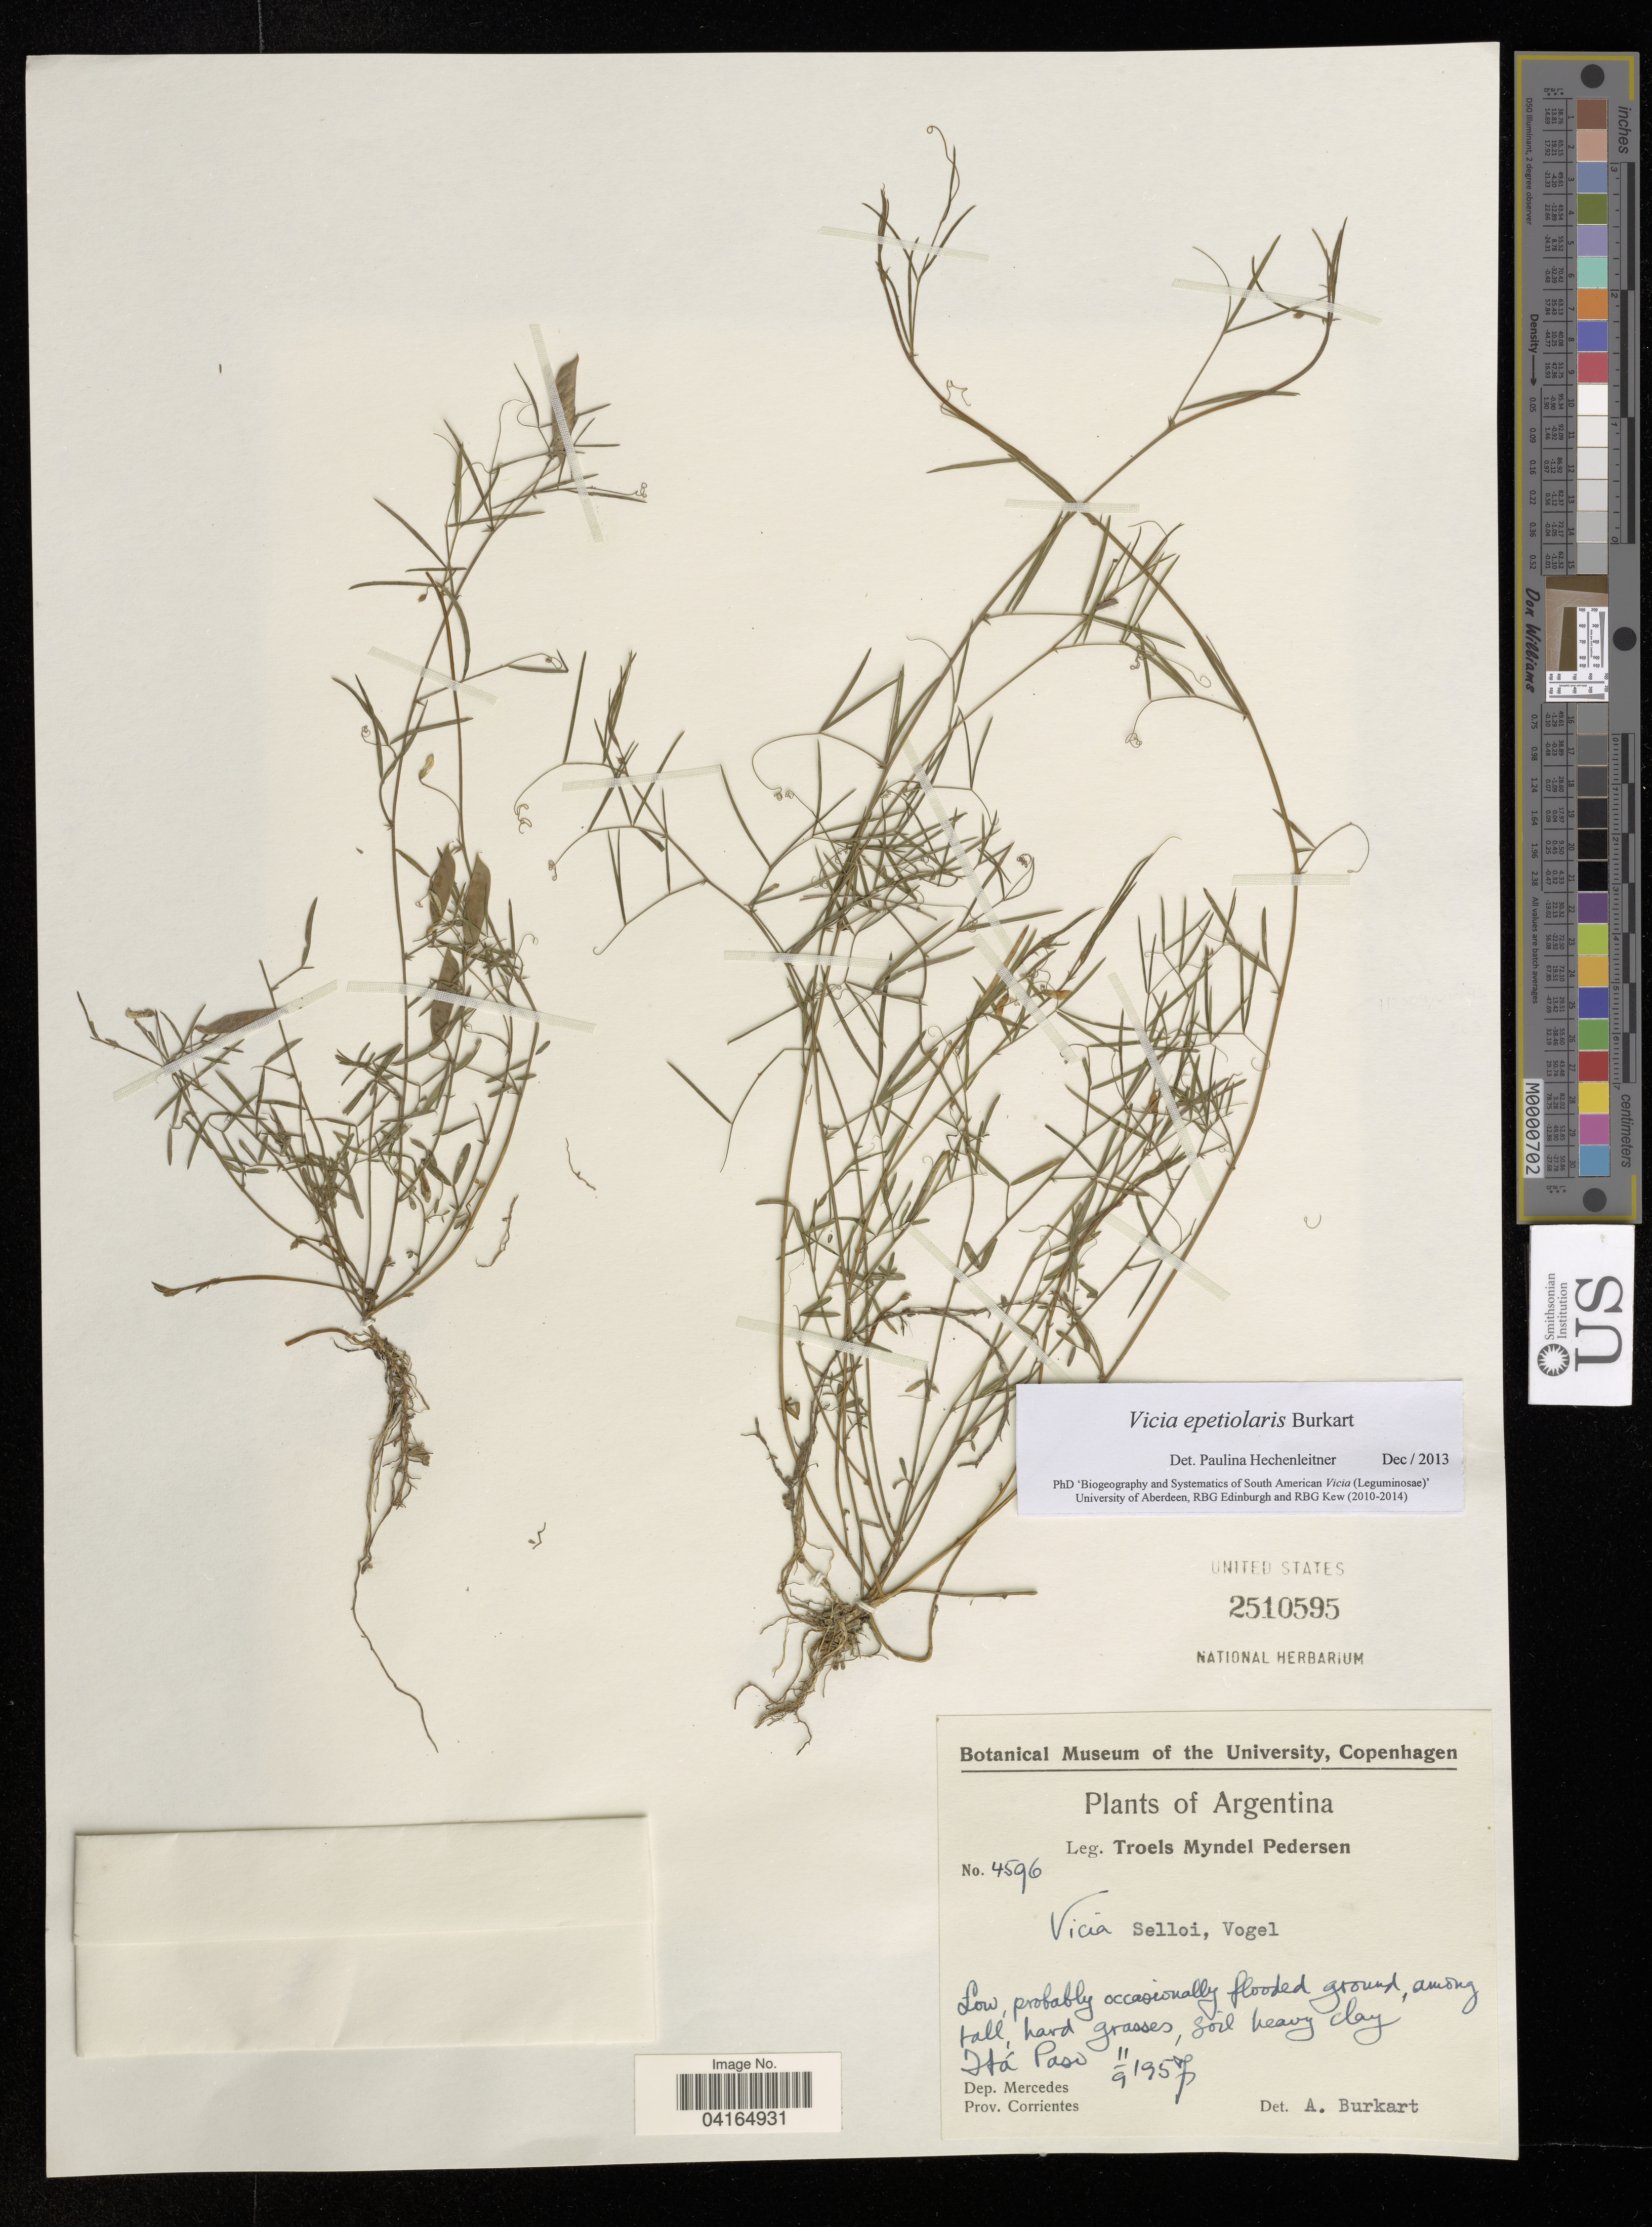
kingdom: Plantae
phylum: Tracheophyta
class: Magnoliopsida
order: Fabales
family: Fabaceae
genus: Vicia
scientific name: Vicia epetiolaris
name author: Burkart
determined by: Hechenleitner, Paulina, RBG Edinburgh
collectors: T. M. Pedersen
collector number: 4596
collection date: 1957-09-11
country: Argentina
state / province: Corrientes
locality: Itá Paso. Dep. Mercedes. Prov. Corrientes.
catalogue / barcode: US 2510595